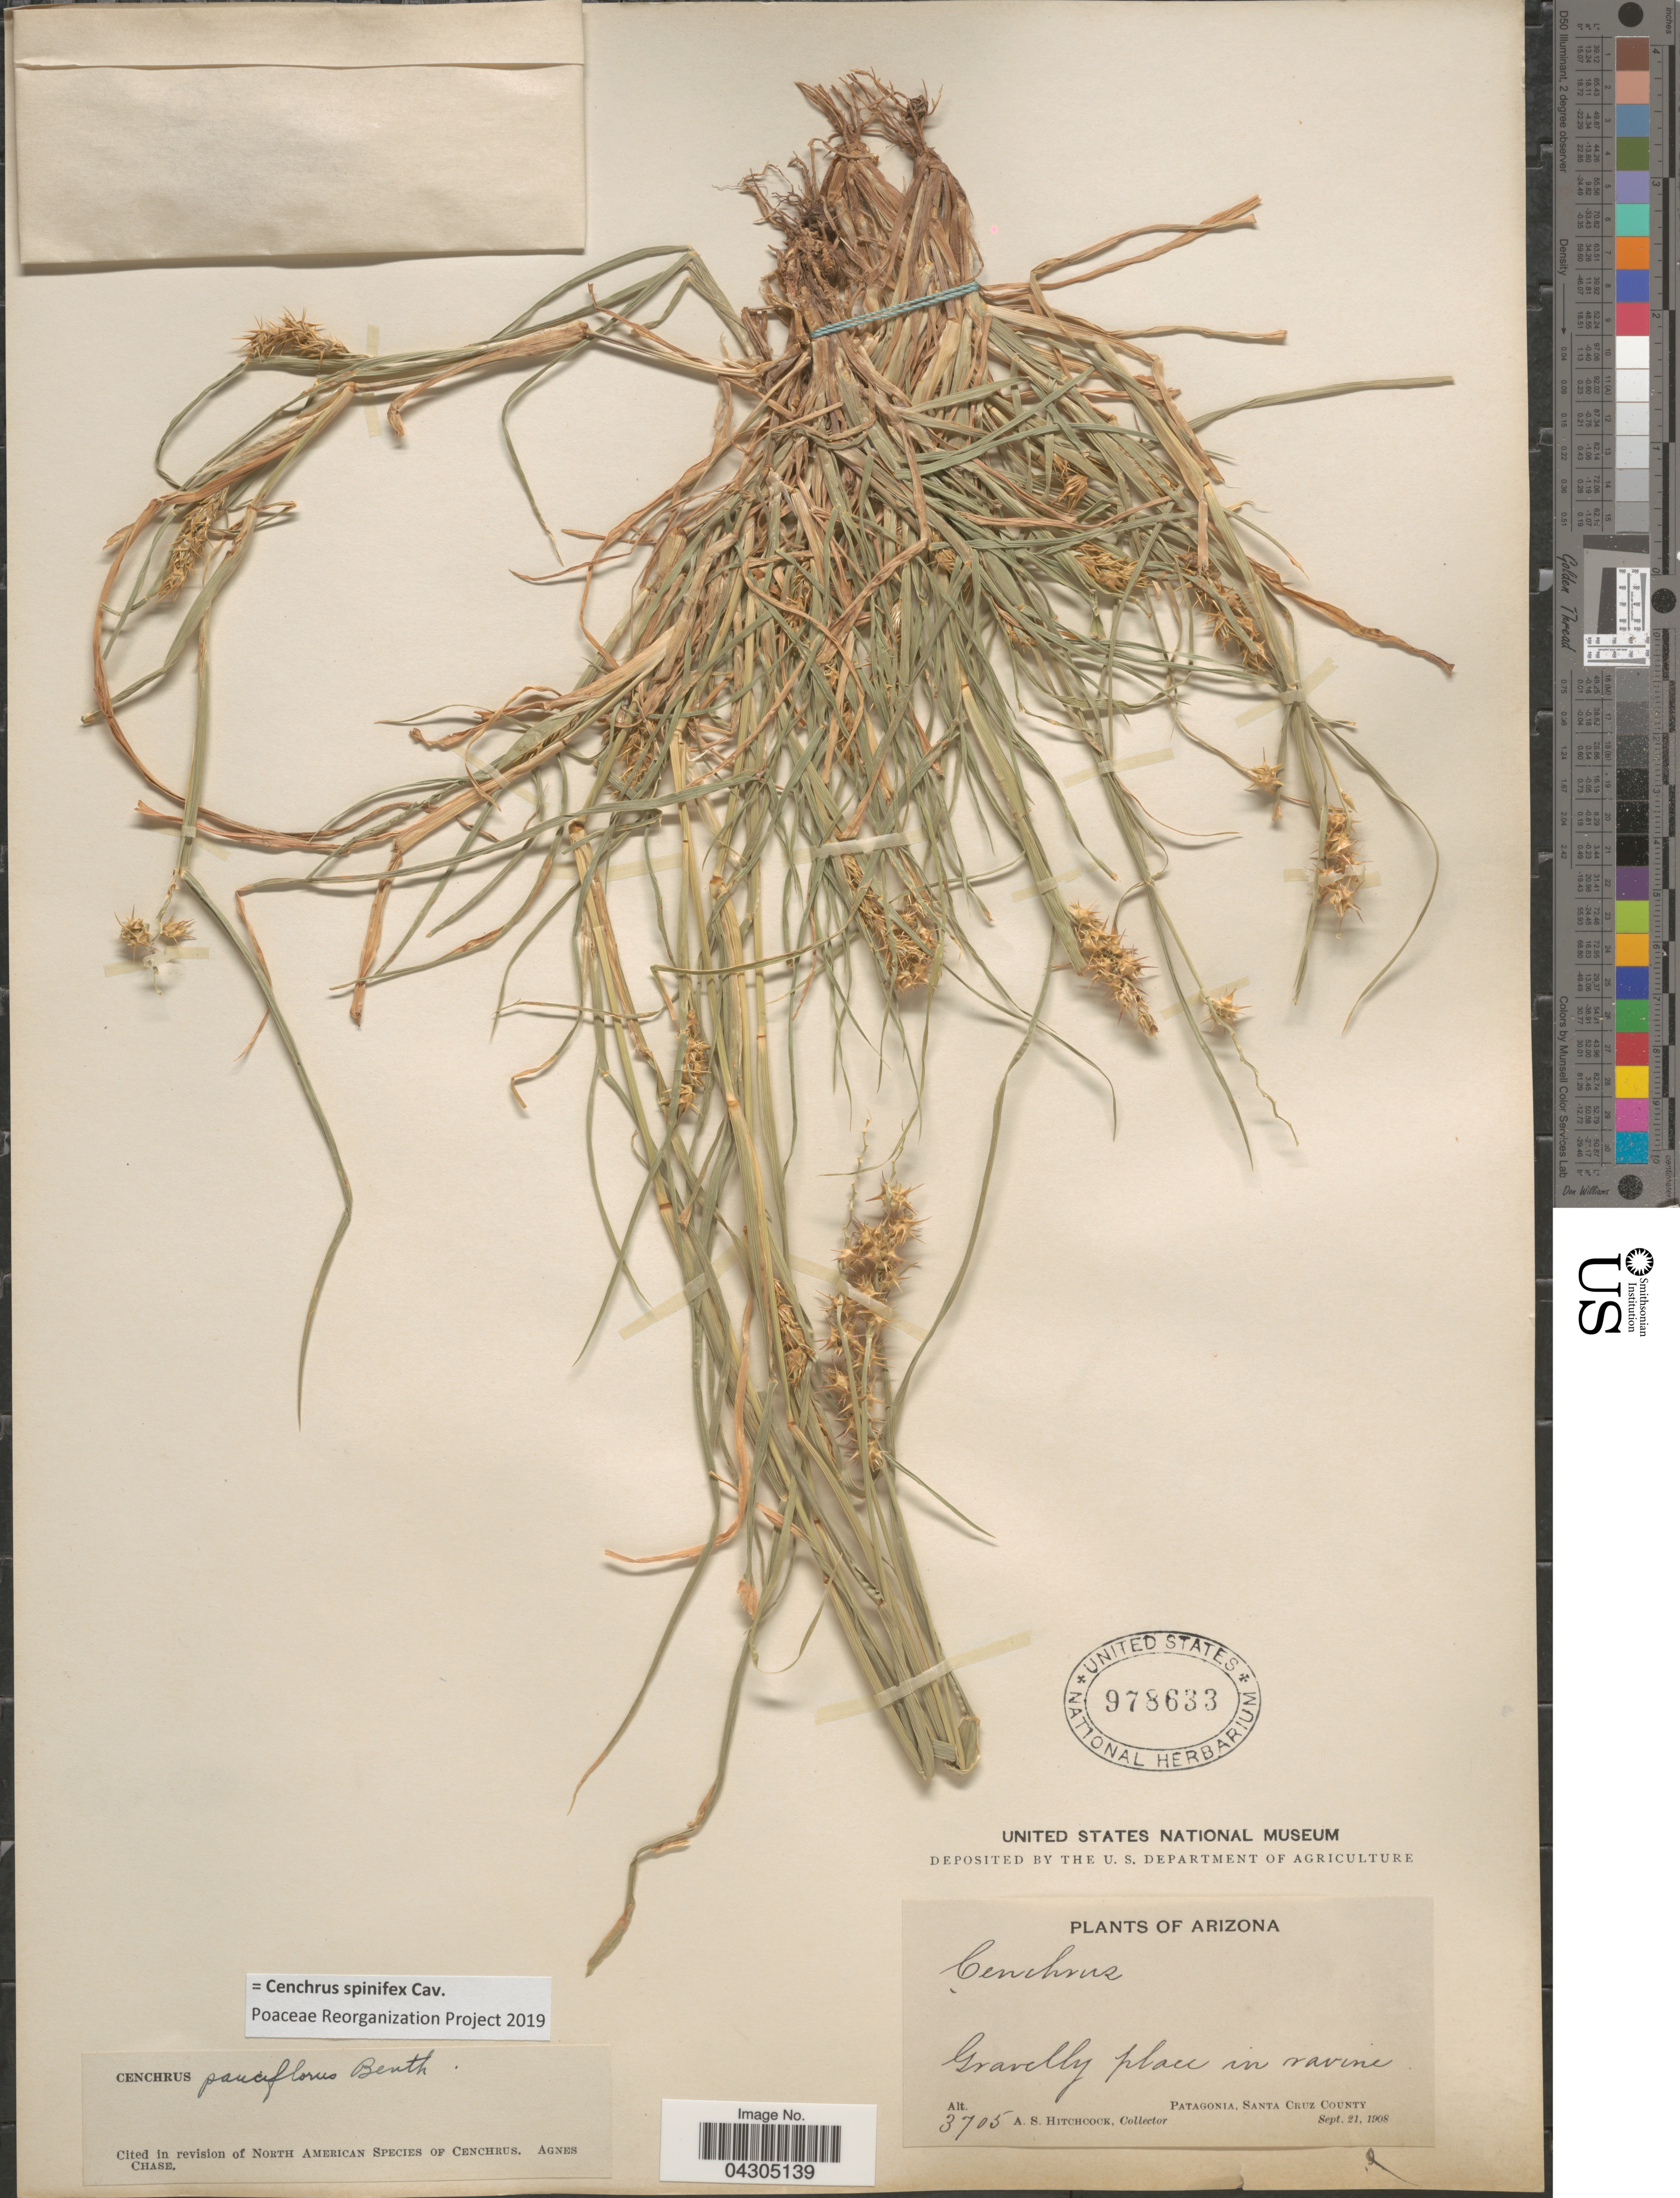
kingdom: Plantae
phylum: Tracheophyta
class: Liliopsida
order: Poales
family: Poaceae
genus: Cenchrus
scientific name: Cenchrus spinifex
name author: Cav.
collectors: A. S. Hitchcock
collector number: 3705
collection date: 1908-09-21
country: United States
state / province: Arizona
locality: Gravelly place in ravine. Patagonia, Santa Cruz County.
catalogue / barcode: US 978633